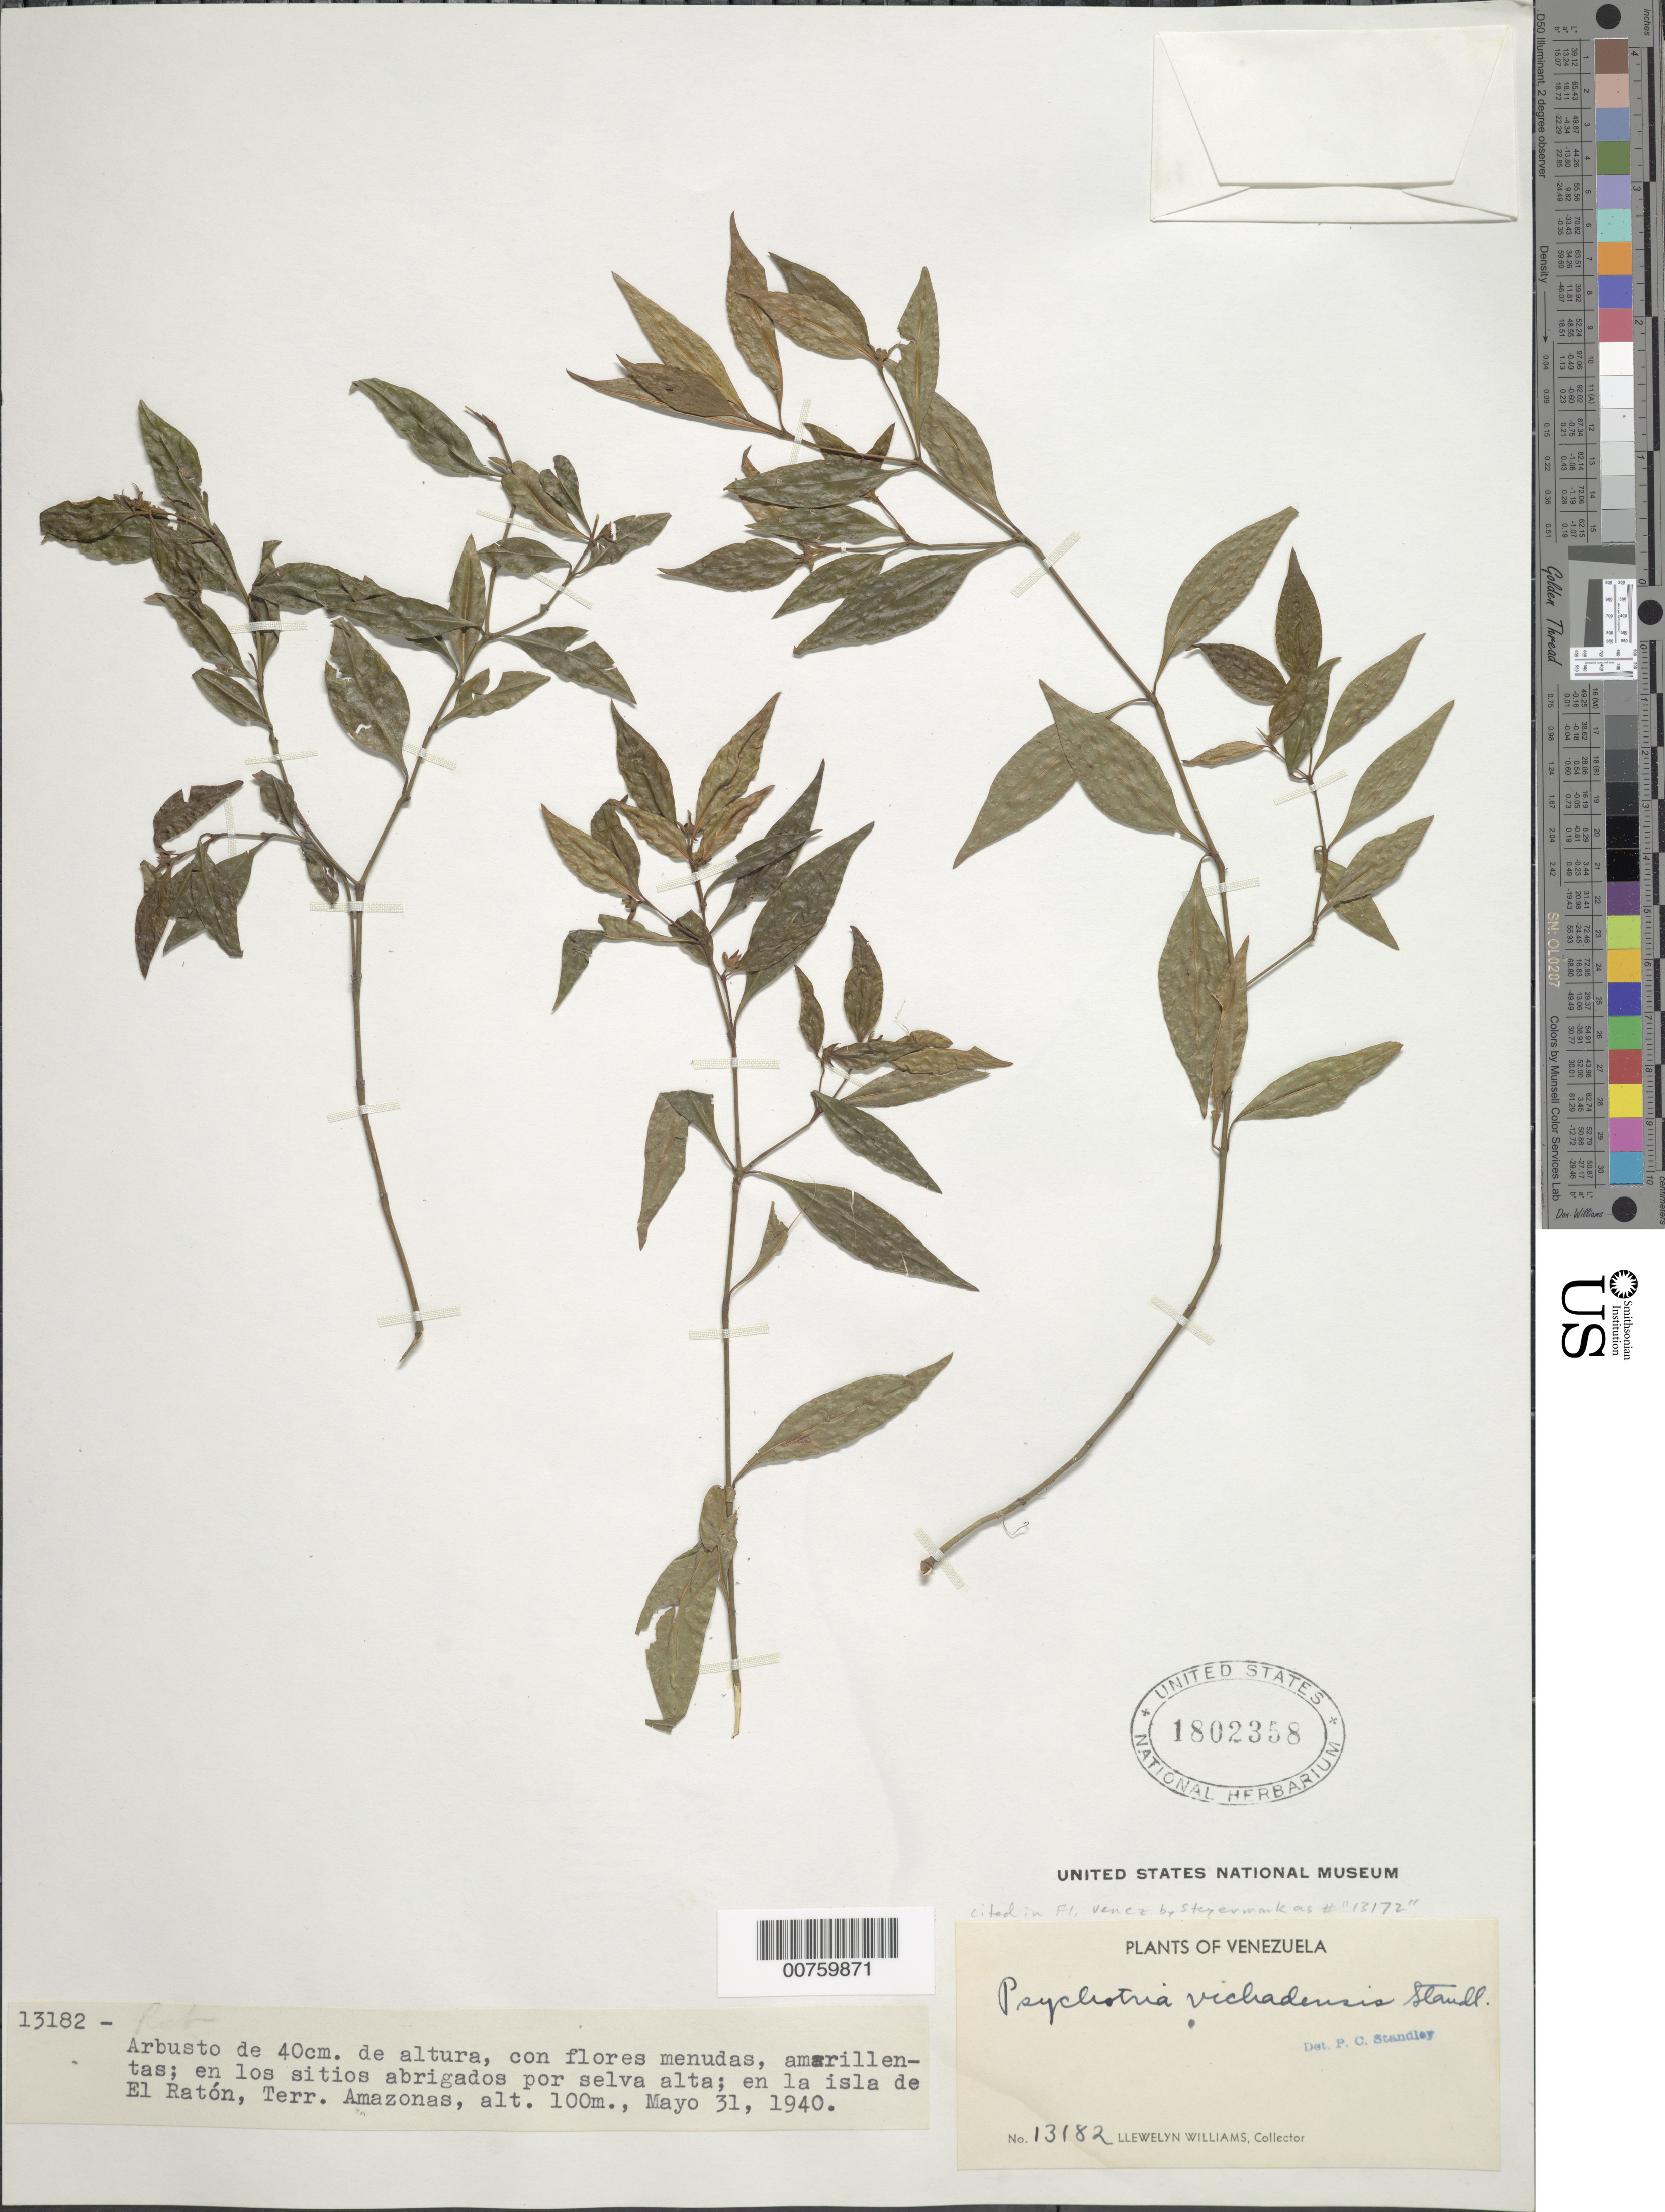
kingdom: Plantae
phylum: Tracheophyta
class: Magnoliopsida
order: Gentianales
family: Rubiaceae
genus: Psychotria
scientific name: Psychotria vichadensis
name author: Standl.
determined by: Standley, Paul C.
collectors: Ll. Williams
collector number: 13182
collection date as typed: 31-May-40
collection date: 1940-05-31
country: Venezuela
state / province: Amazonas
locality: Isla de El Ratón, Alto Orinoco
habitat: Sitios abrigados por selva alta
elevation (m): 100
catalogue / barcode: US 1802358